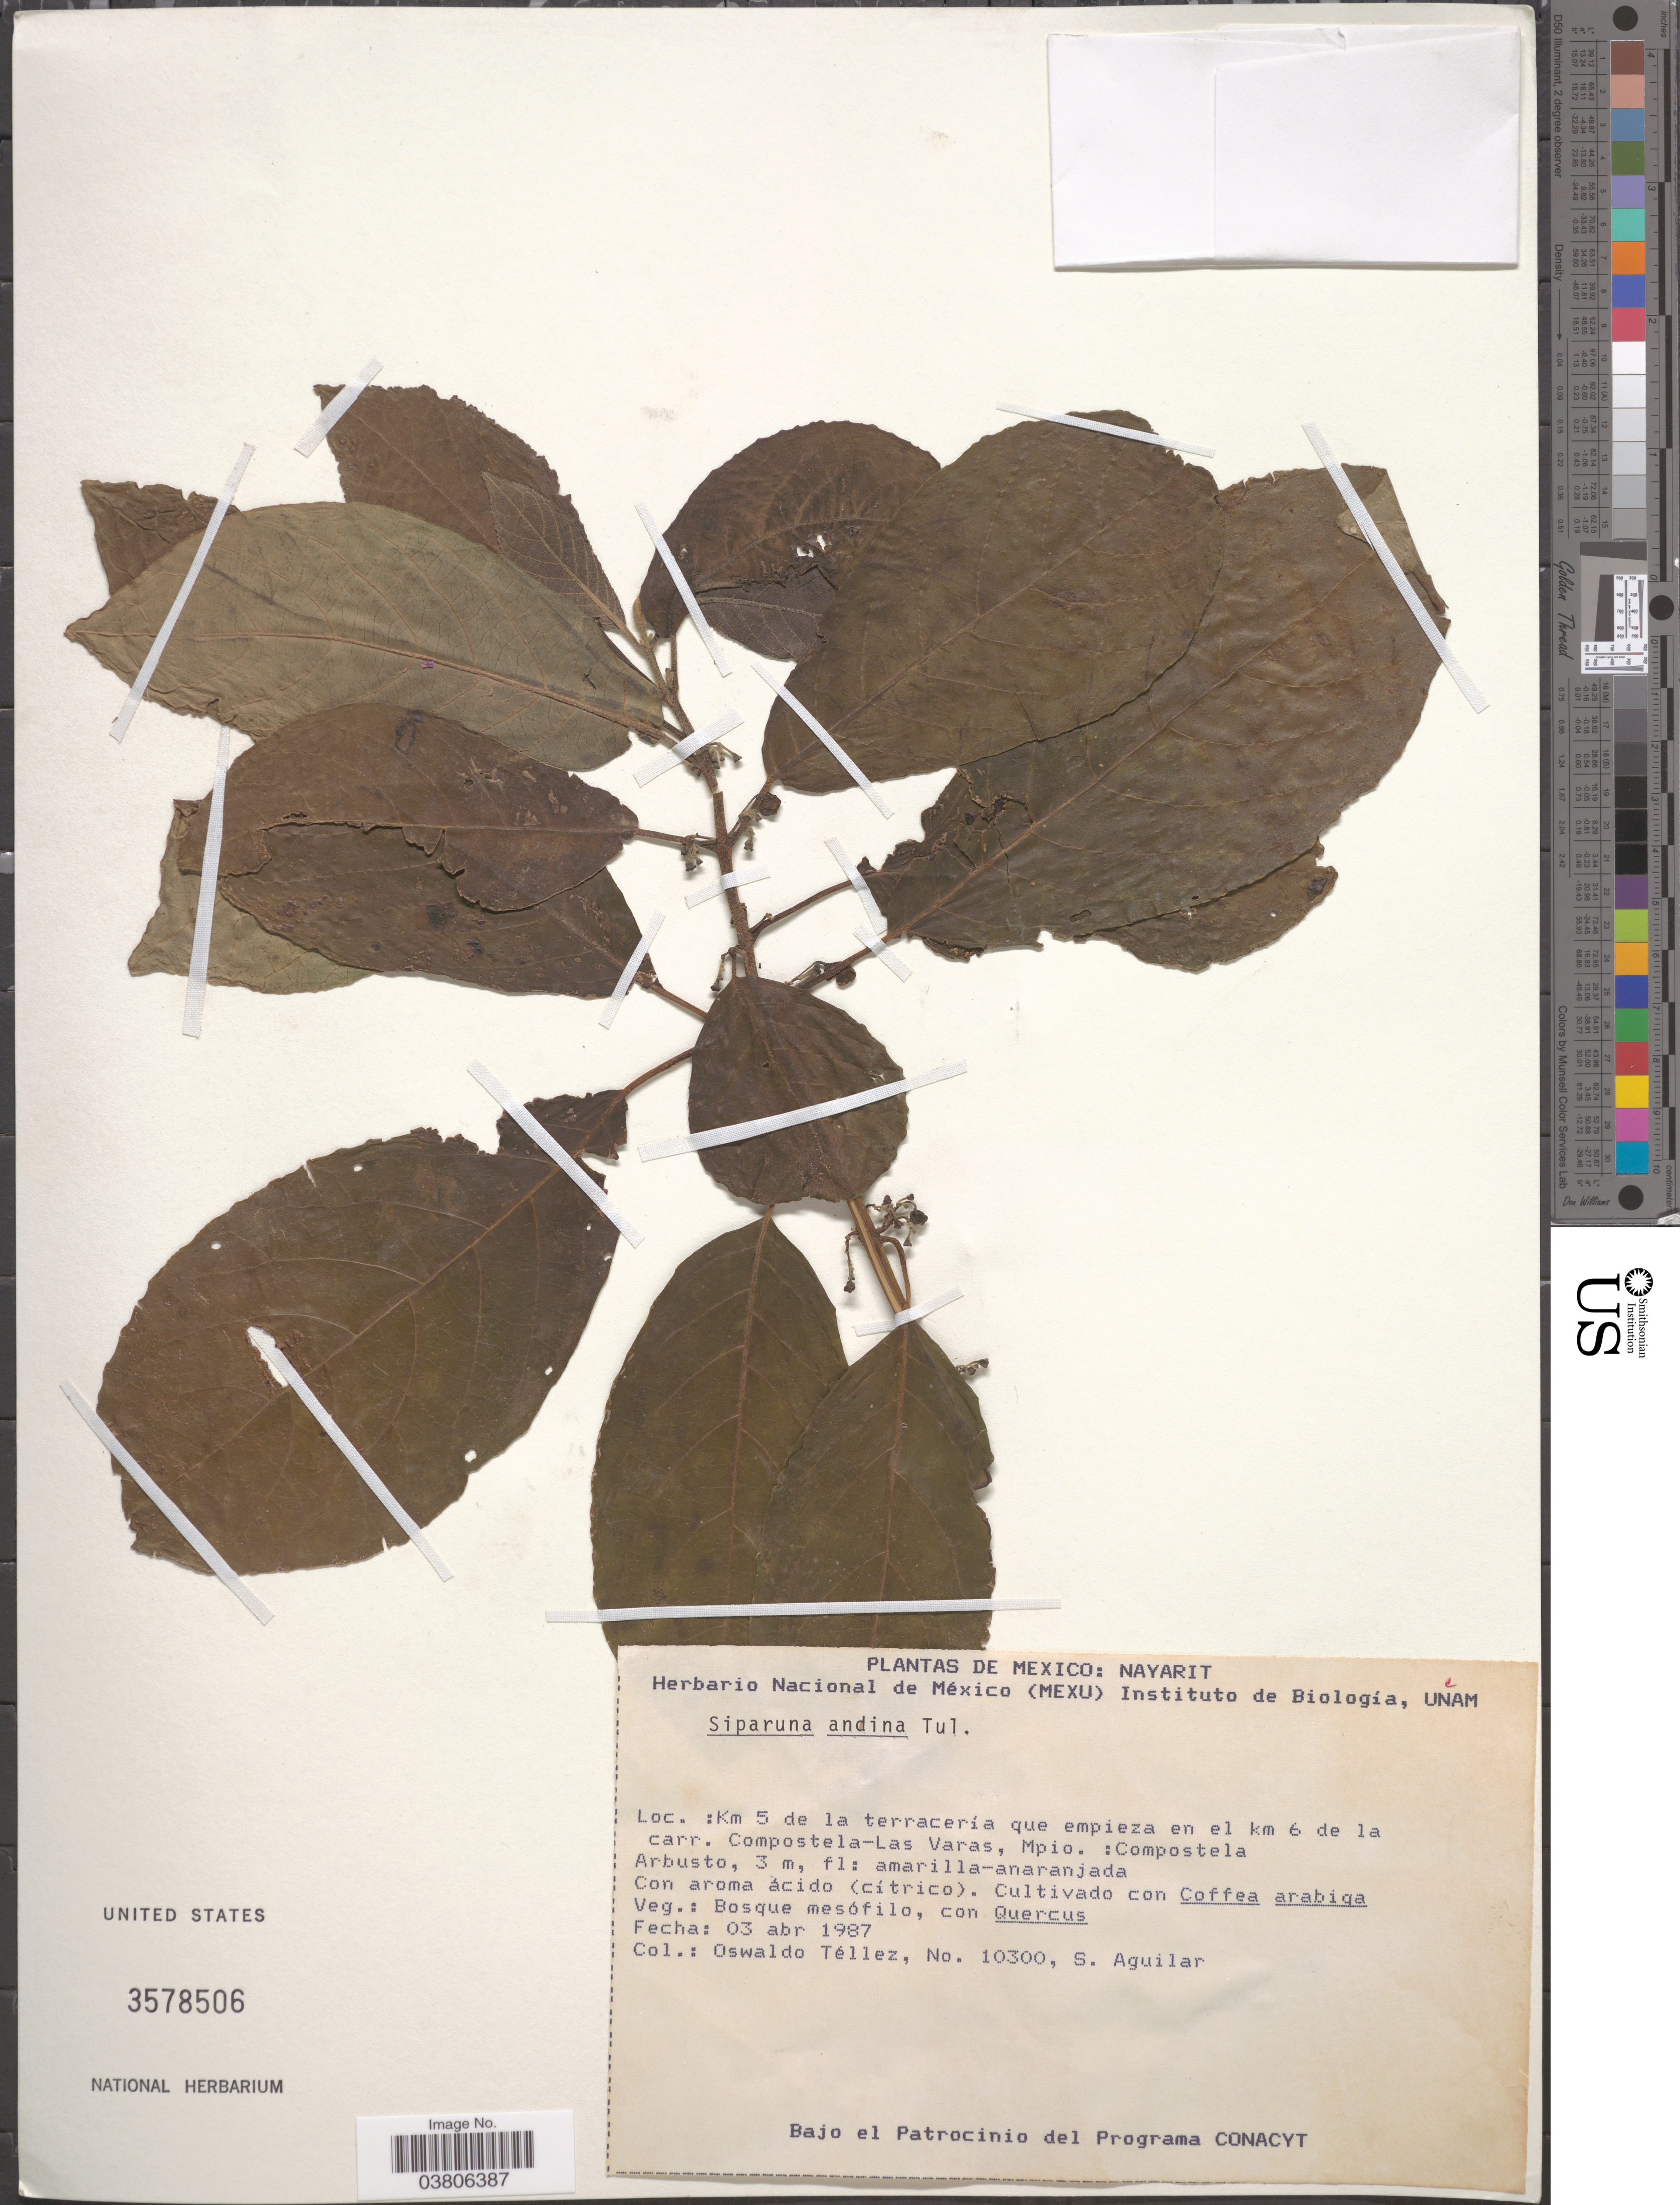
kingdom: Plantae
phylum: Tracheophyta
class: Magnoliopsida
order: Laurales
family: Siparunaceae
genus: Siparuna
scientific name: Siparuna andina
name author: (Tul.) A. DC.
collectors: O. Téllez V. & S. Aguilar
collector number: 10300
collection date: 1987-04-03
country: Mexico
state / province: Nayarit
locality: Km 5 de la terracería que empieza en el km 6 de la carr. Compostela-Las Varas, Mpio.: Compostela.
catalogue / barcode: US 3578506